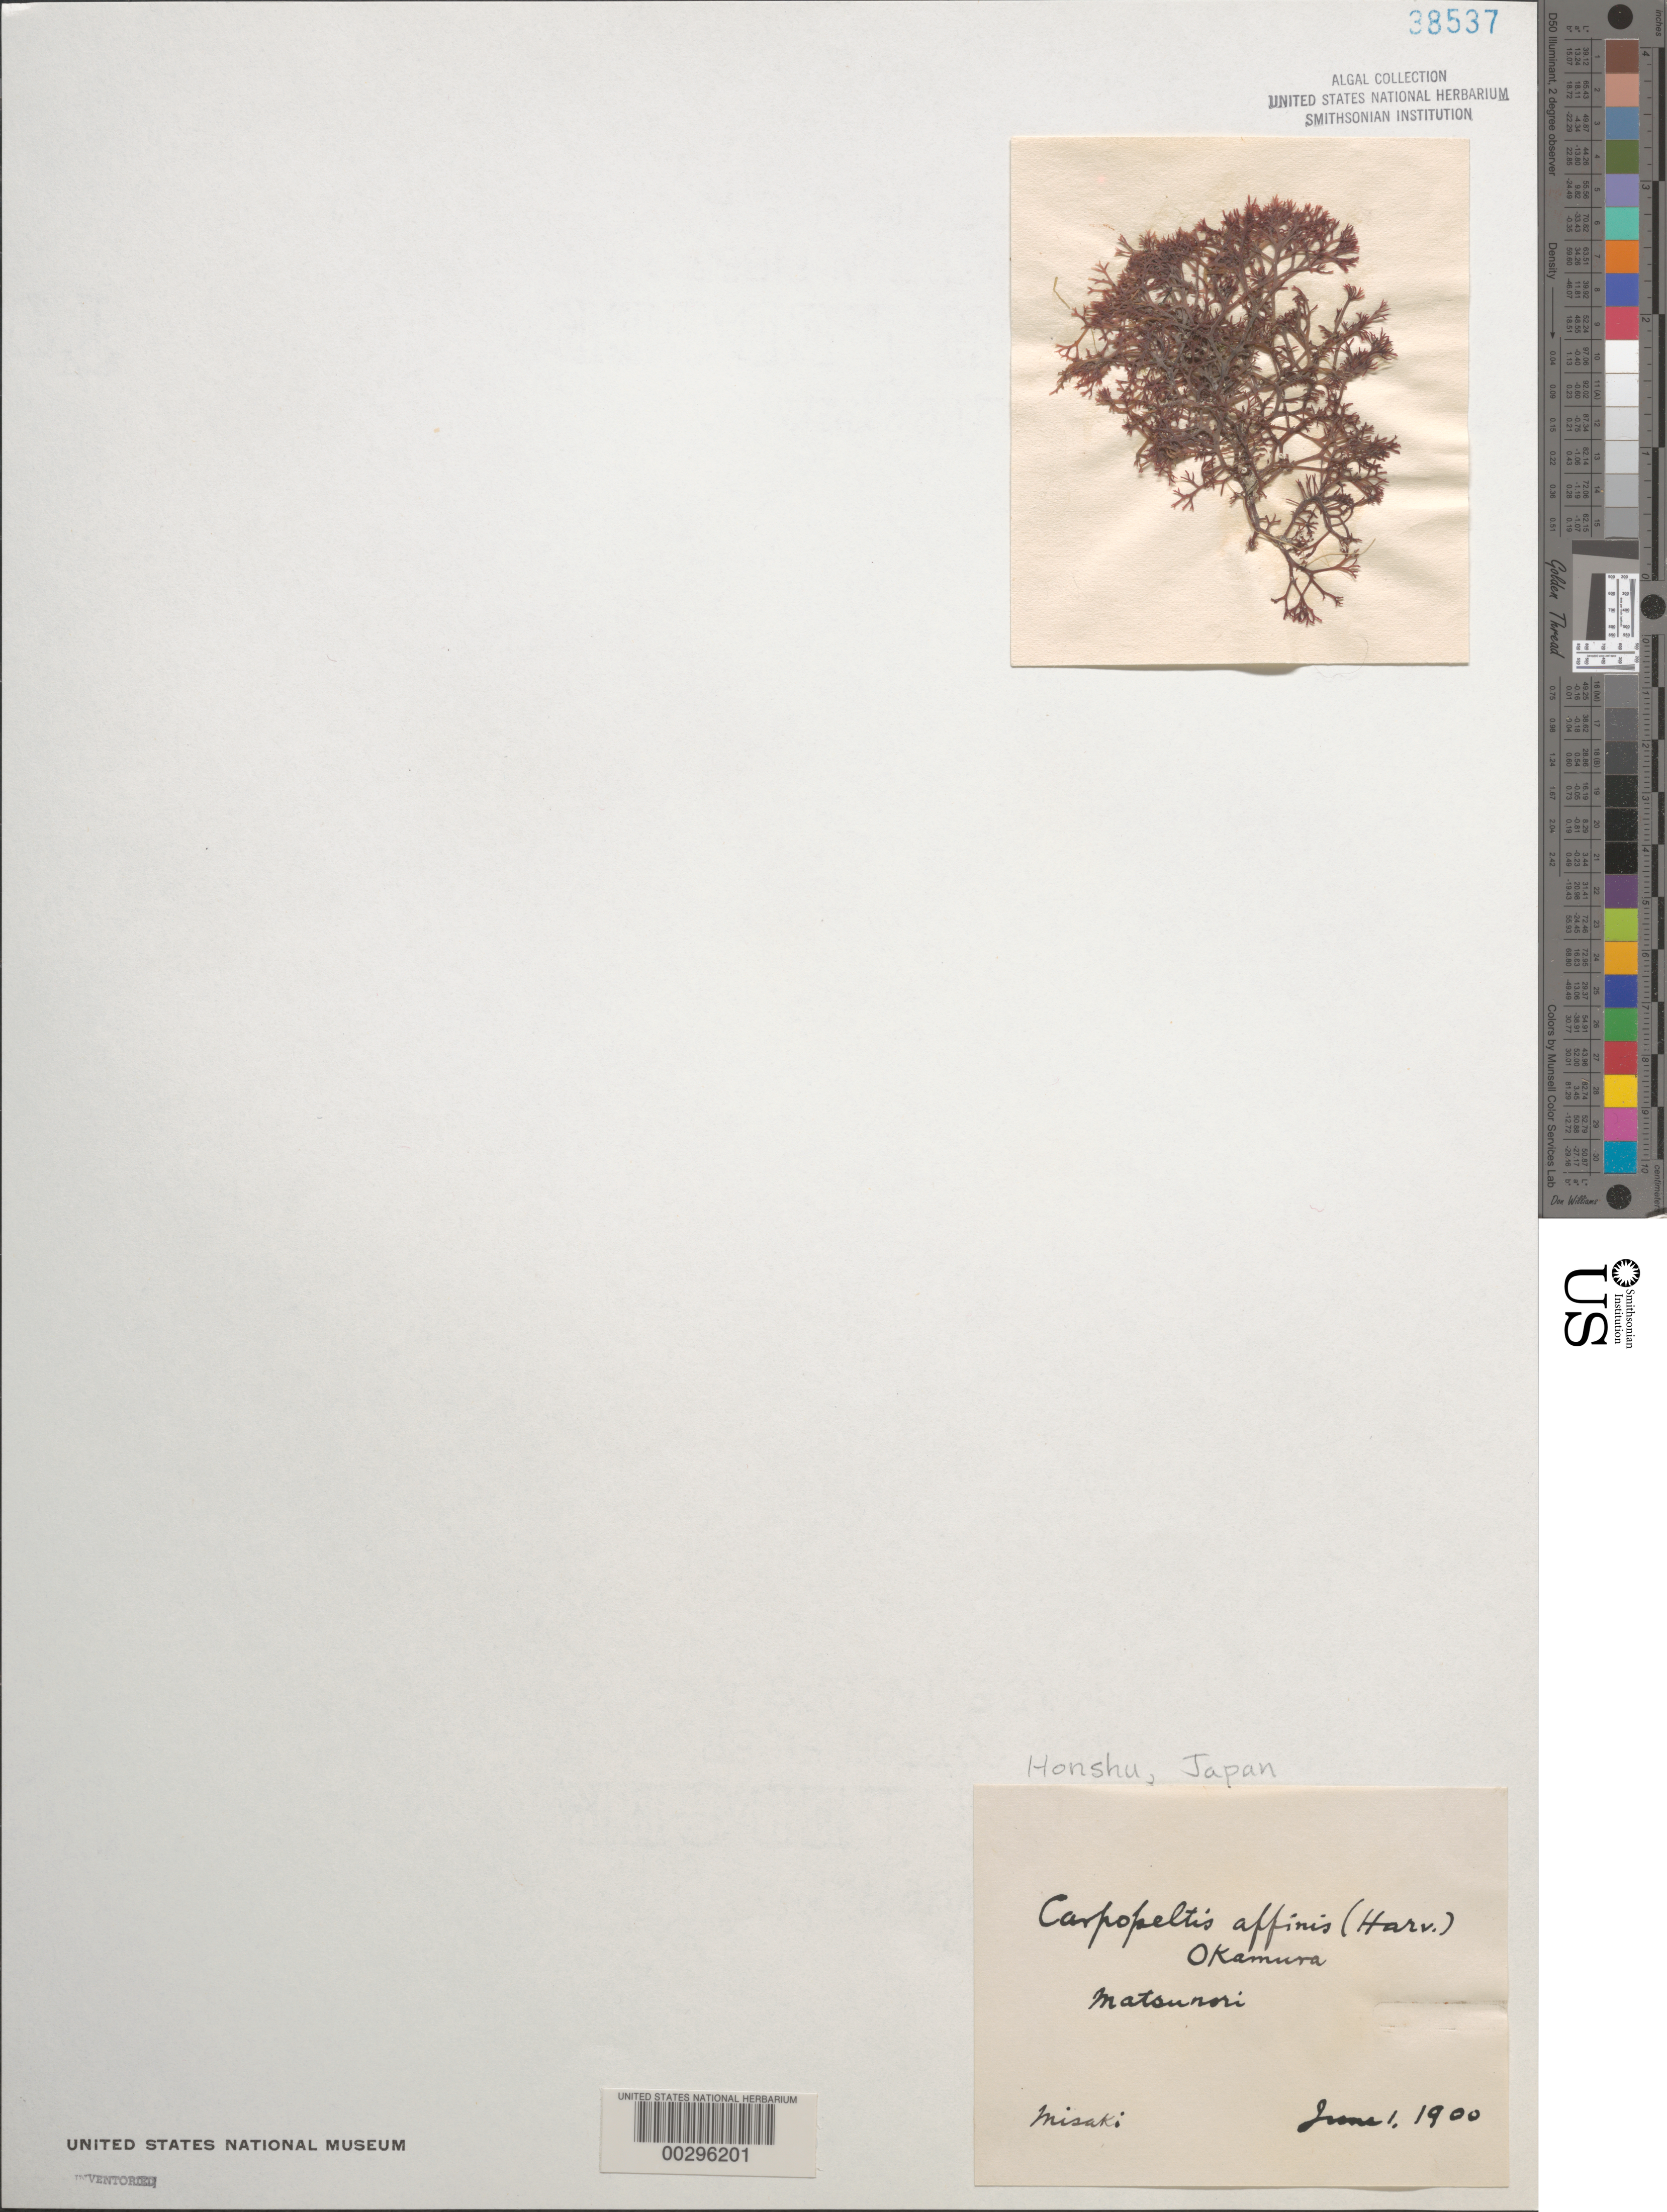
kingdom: Plantae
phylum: Rhodophyta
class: Florideophyceae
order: Halymeniales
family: Halymeniaceae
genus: Polyopes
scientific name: Polyopes affinis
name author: (Harvey) Kawaguchi & Wang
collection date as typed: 01 Jun 1900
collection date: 1900-06-01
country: Japan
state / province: Kanagawa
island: Honshu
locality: Misaki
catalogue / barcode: US 38537